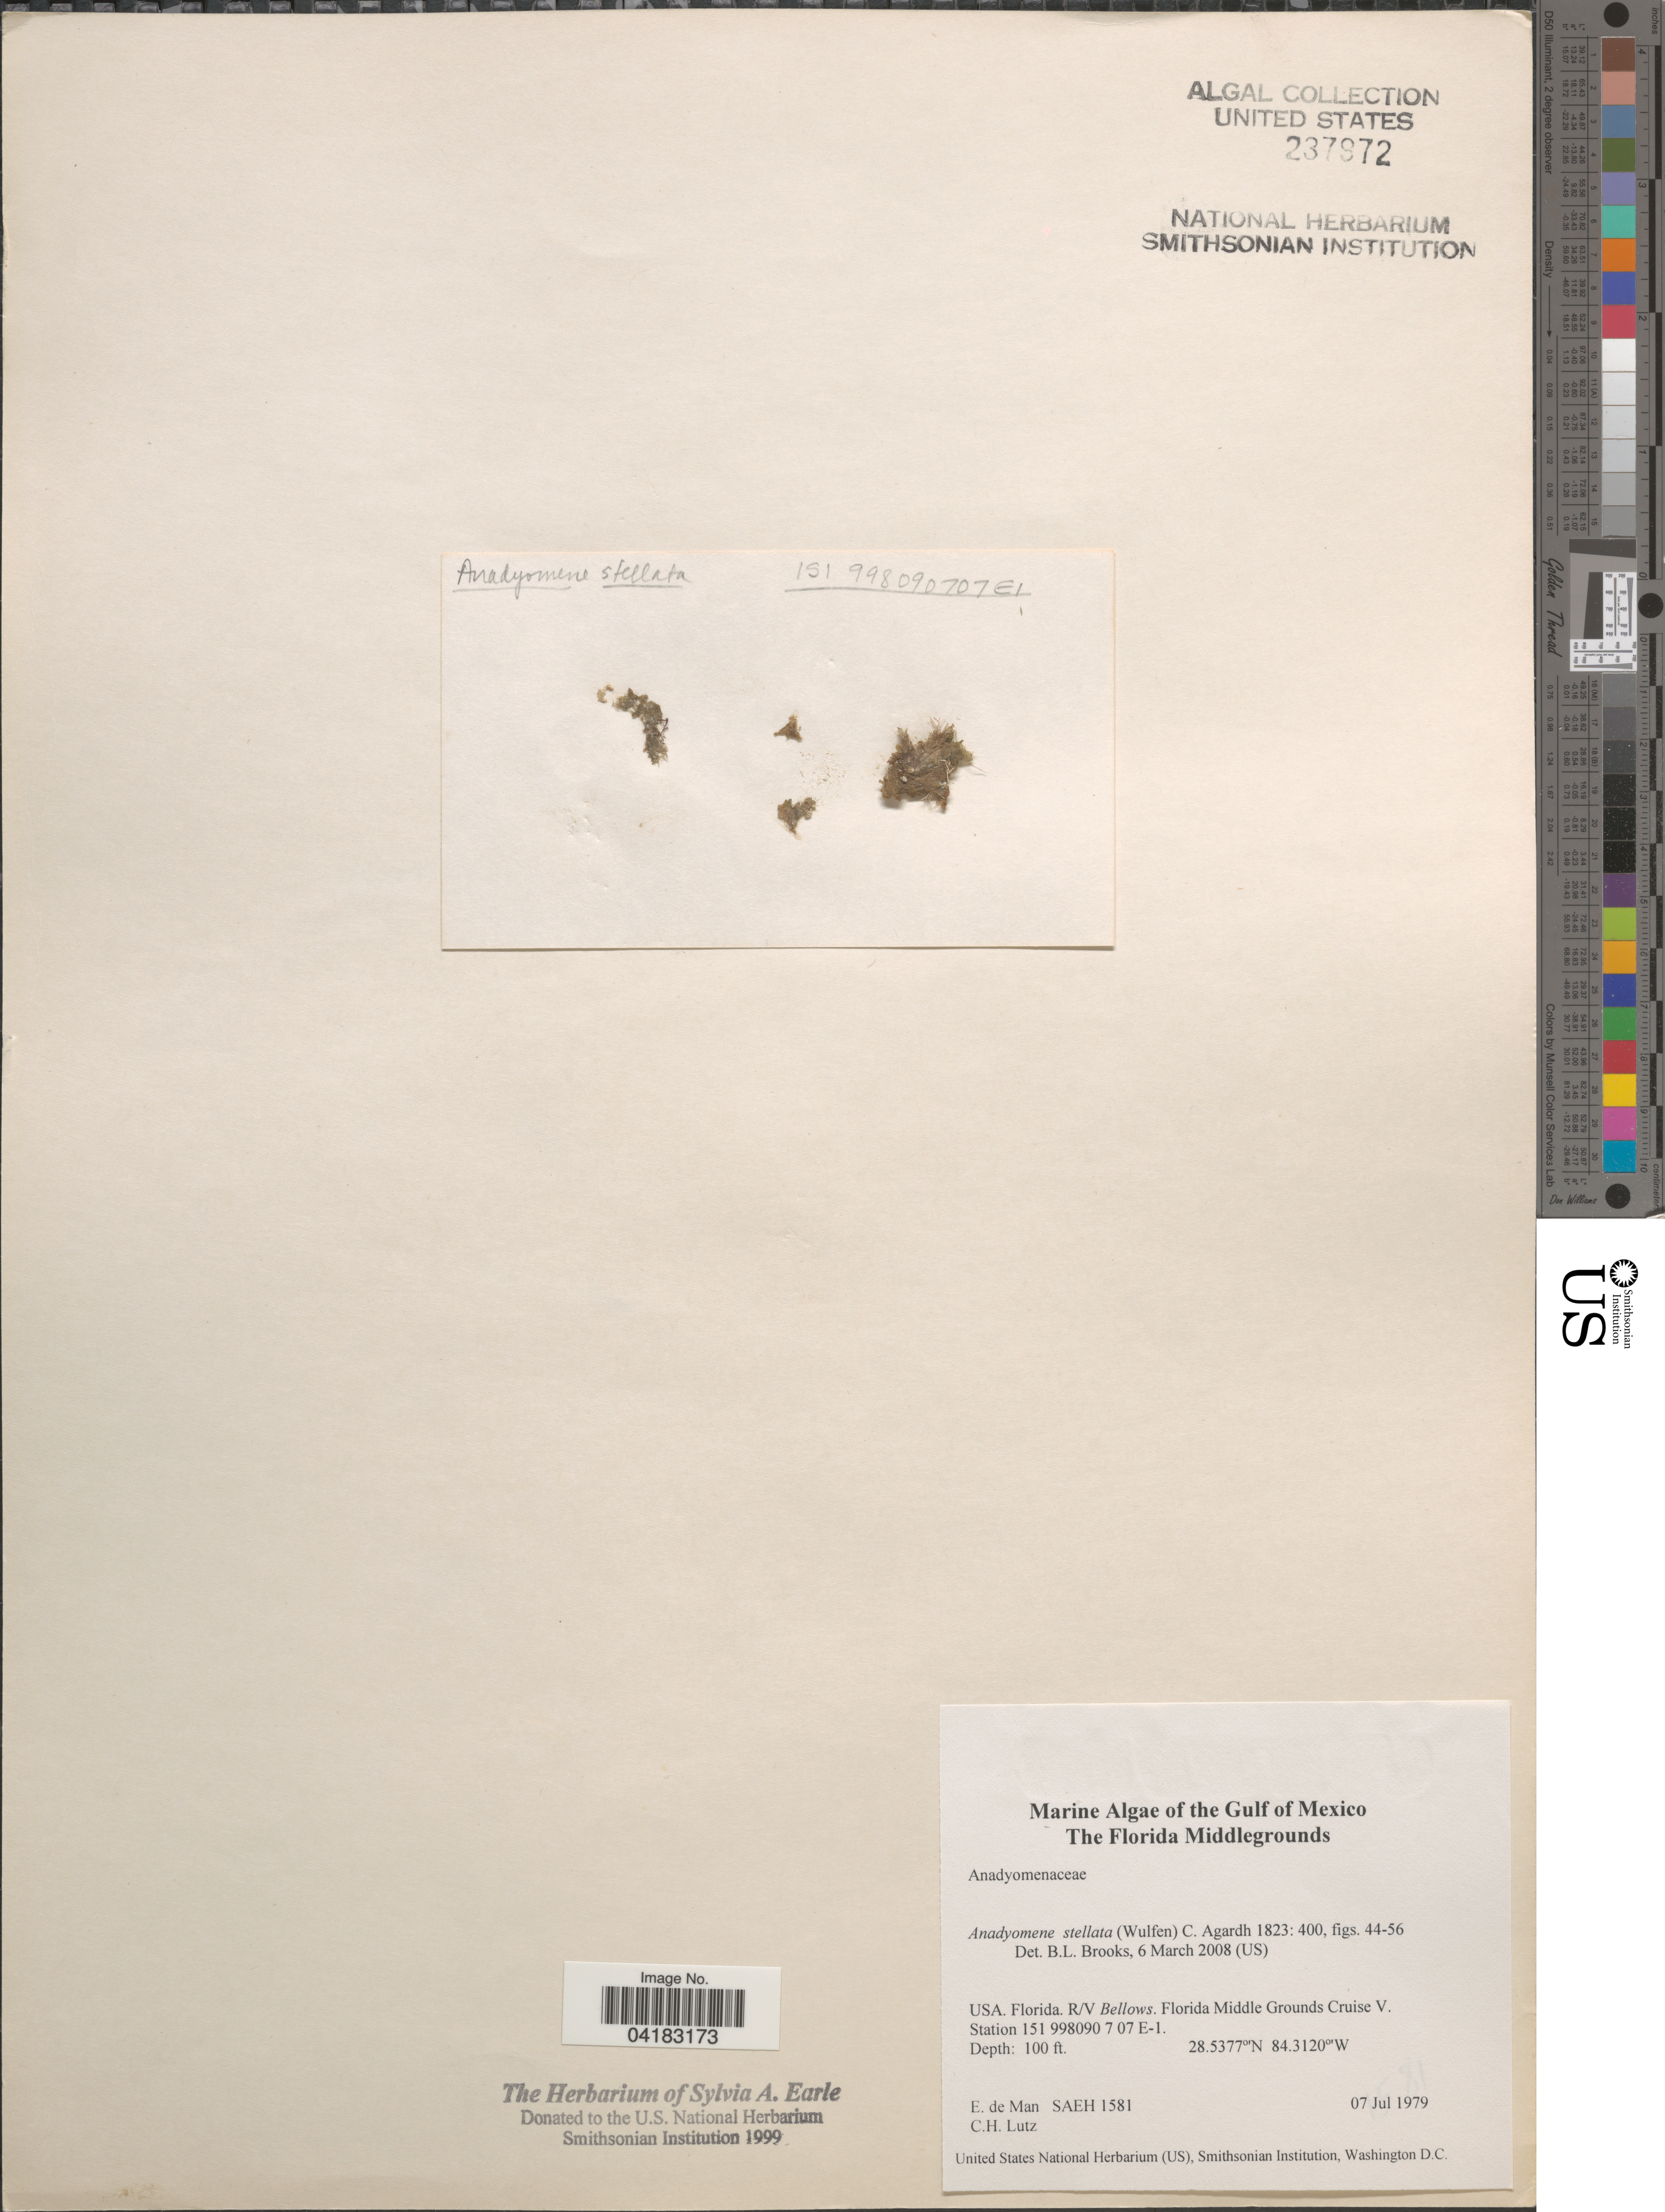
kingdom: Plantae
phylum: Chlorophyta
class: Ulvophyceae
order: Cladophorales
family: Anadyomenaceae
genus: Anadyomene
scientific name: Anadyomene stellata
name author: (Wulfen) C. Agardh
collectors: E. de Man & C. Lutz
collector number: SAEH1581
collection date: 1979-07-07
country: United States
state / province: Florida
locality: Gulf of Mexico. R/V Bellows. Florida Middle Grounds Cruise V. Station 151 998090 7 07 E-1.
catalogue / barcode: US 237972